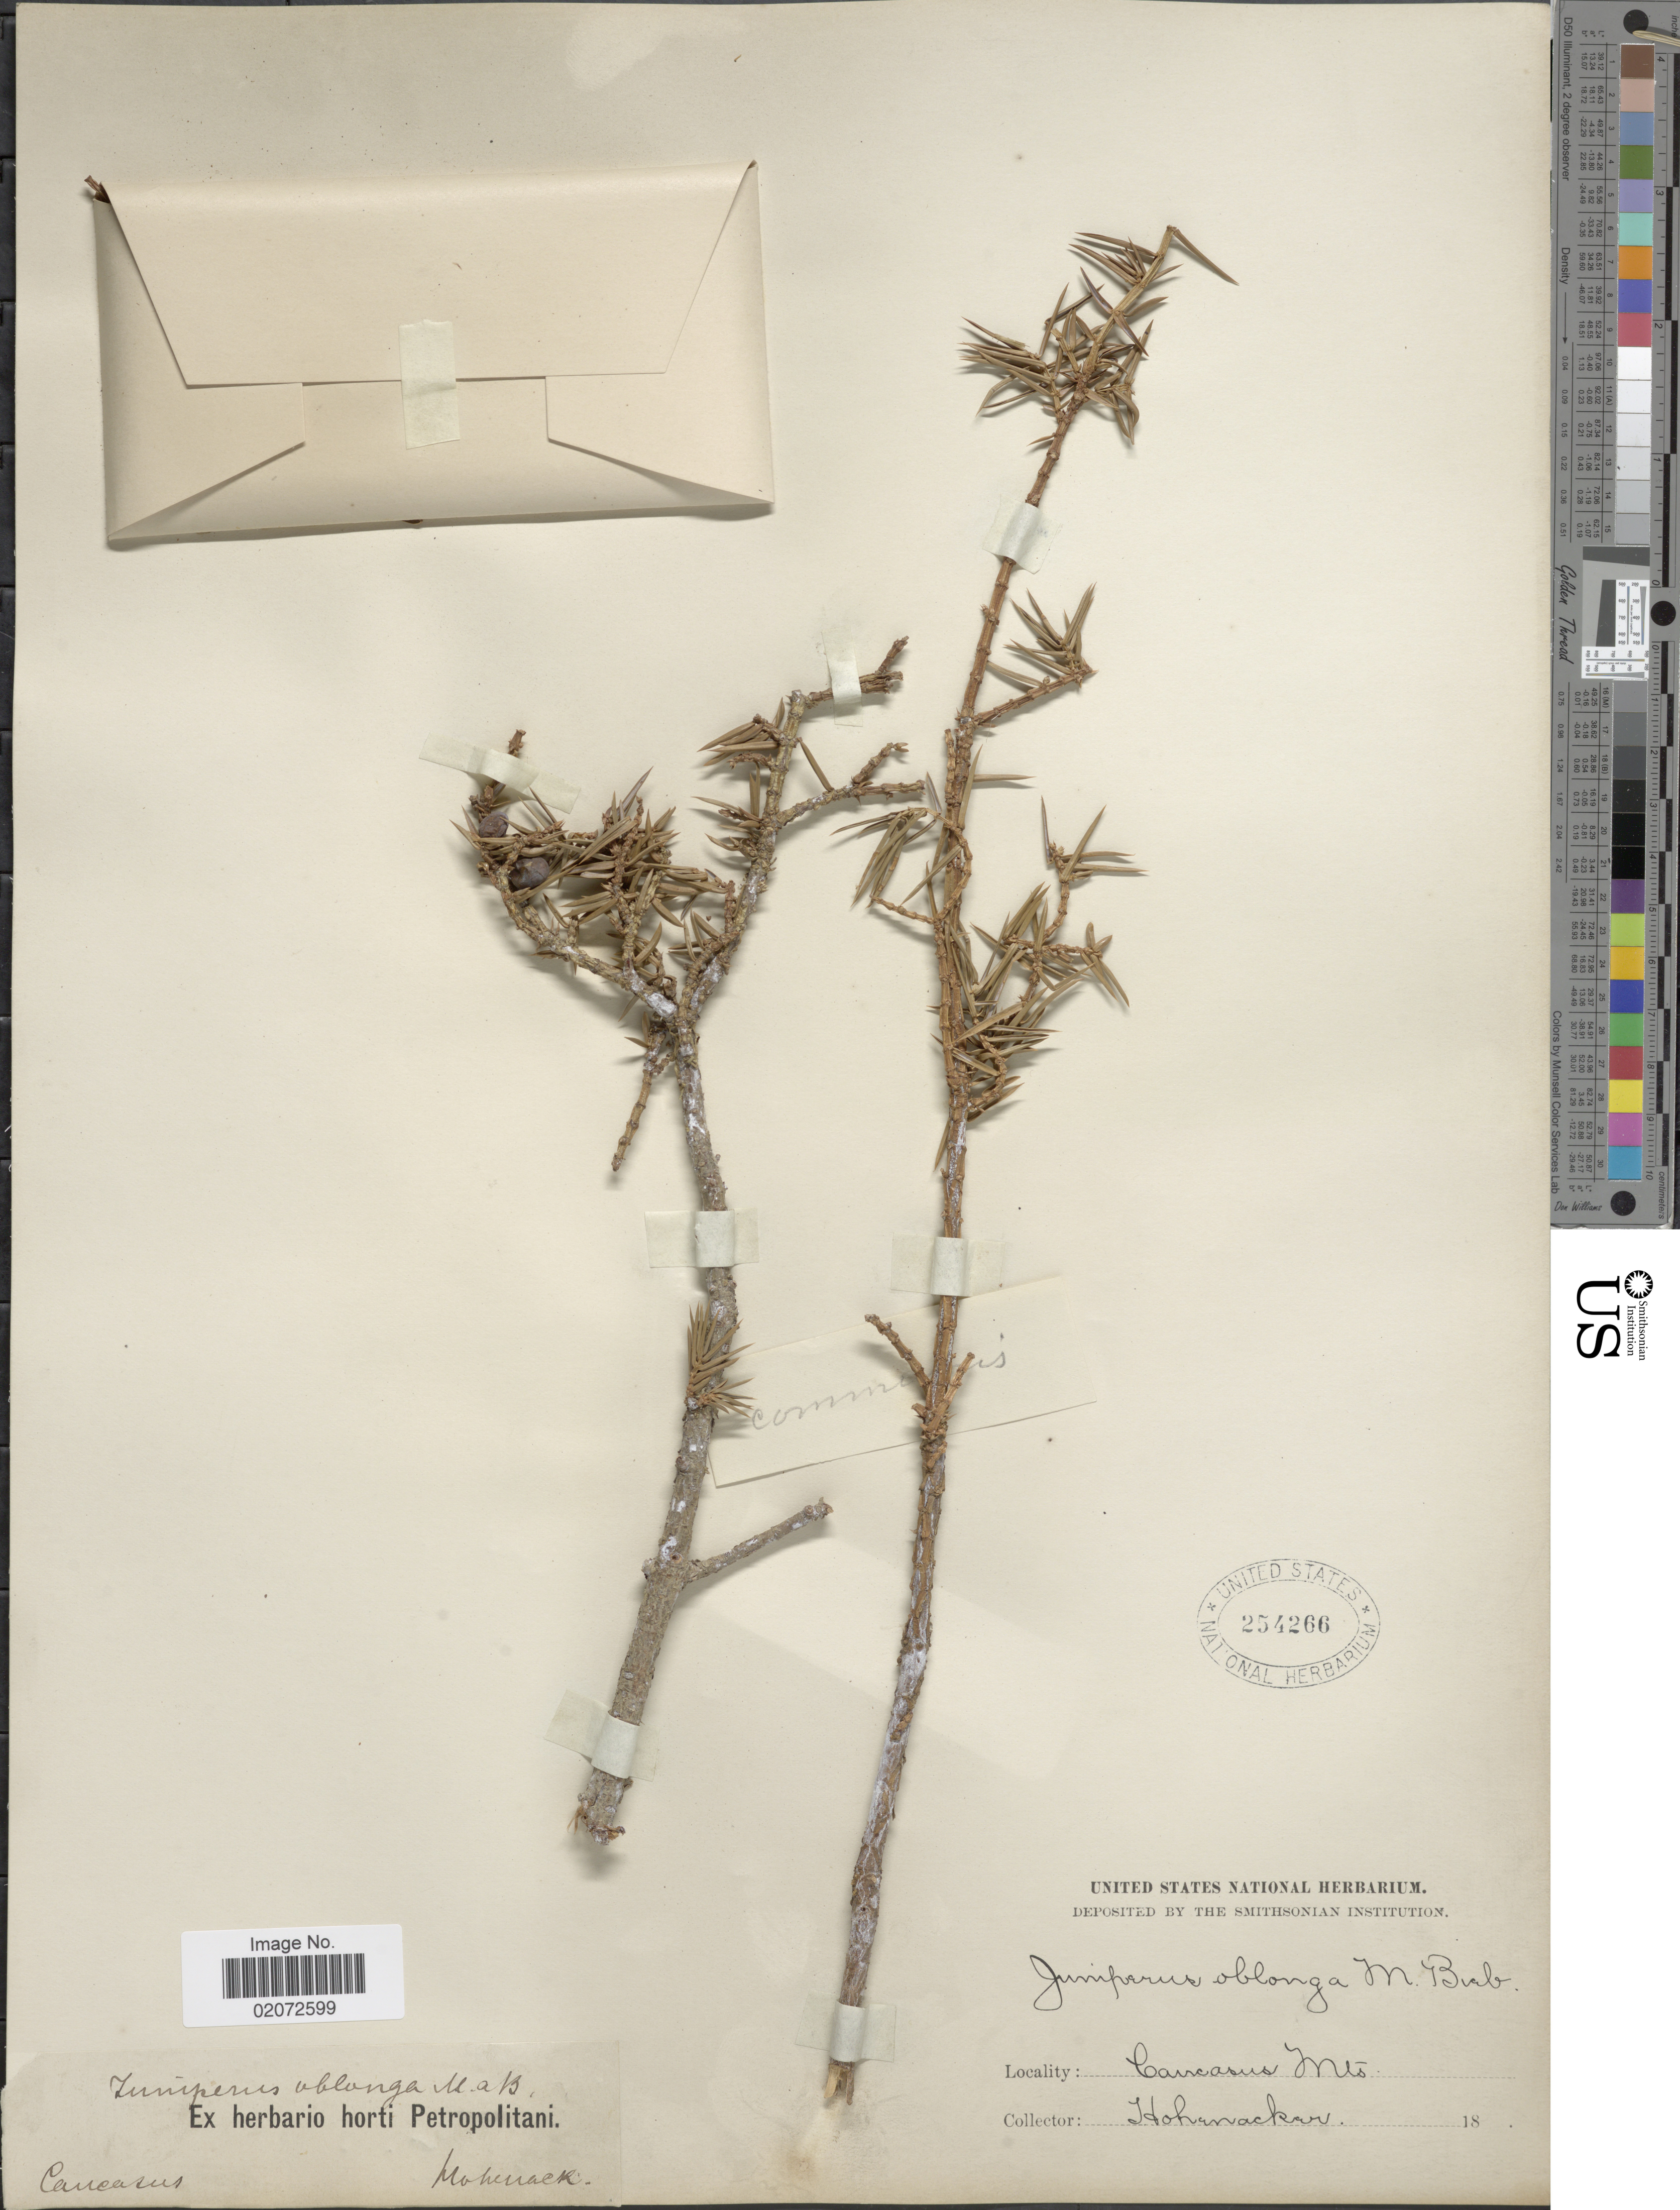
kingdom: Plantae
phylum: Tracheophyta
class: Pinopsida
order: Pinales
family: Cupressaceae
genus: Juniperus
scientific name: Juniperus oxycedrus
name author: L.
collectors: Hohenacker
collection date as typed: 18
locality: Cancasus Mts.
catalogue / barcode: US 254266